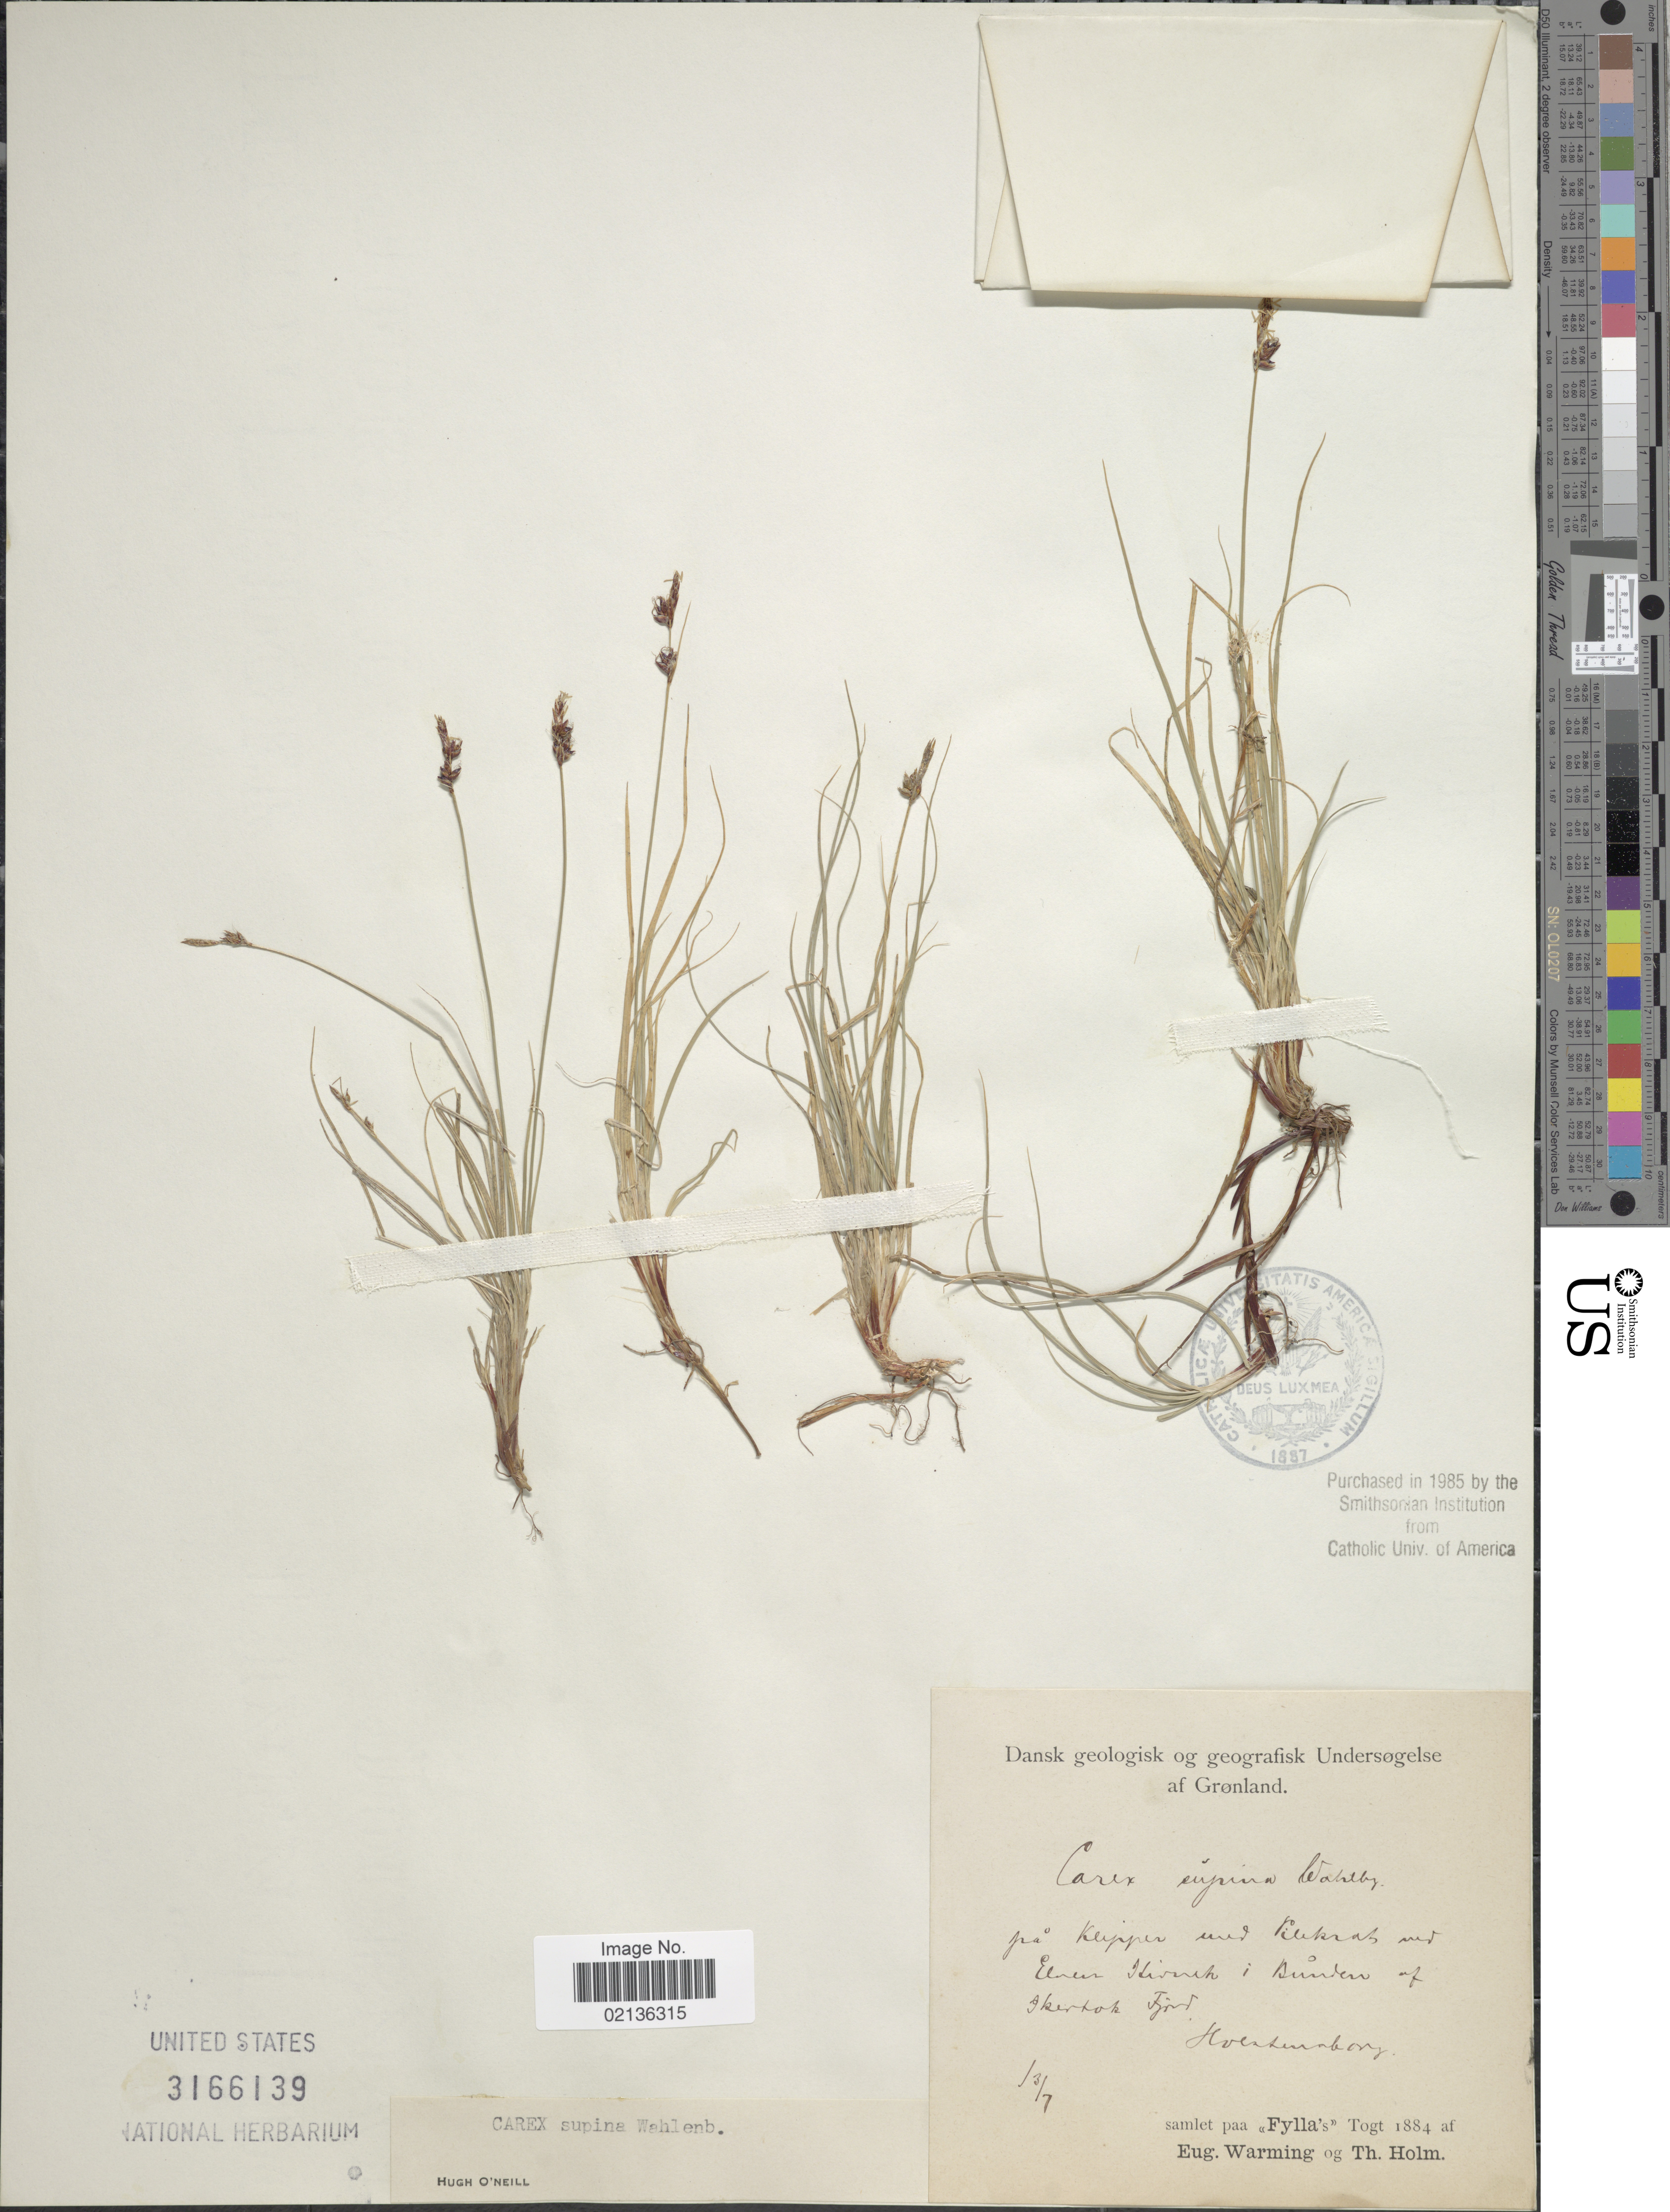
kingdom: Plantae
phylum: Tracheophyta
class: Liliopsida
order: Poales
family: Cyperaceae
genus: Carex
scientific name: Carex supina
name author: Willd. ex Wahlenb.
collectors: E. Warming & T. Holm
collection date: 1884-07-13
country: Greenland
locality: Dansk geologisk og geografisk Underøgelse af Grønland, samlet paa Fylla's Togt. Pa Klippen und Viliker und Elmer Kivik I Bunden af Skerkok Fjord, Holsteinsborg [interpreted]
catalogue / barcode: US 3166139